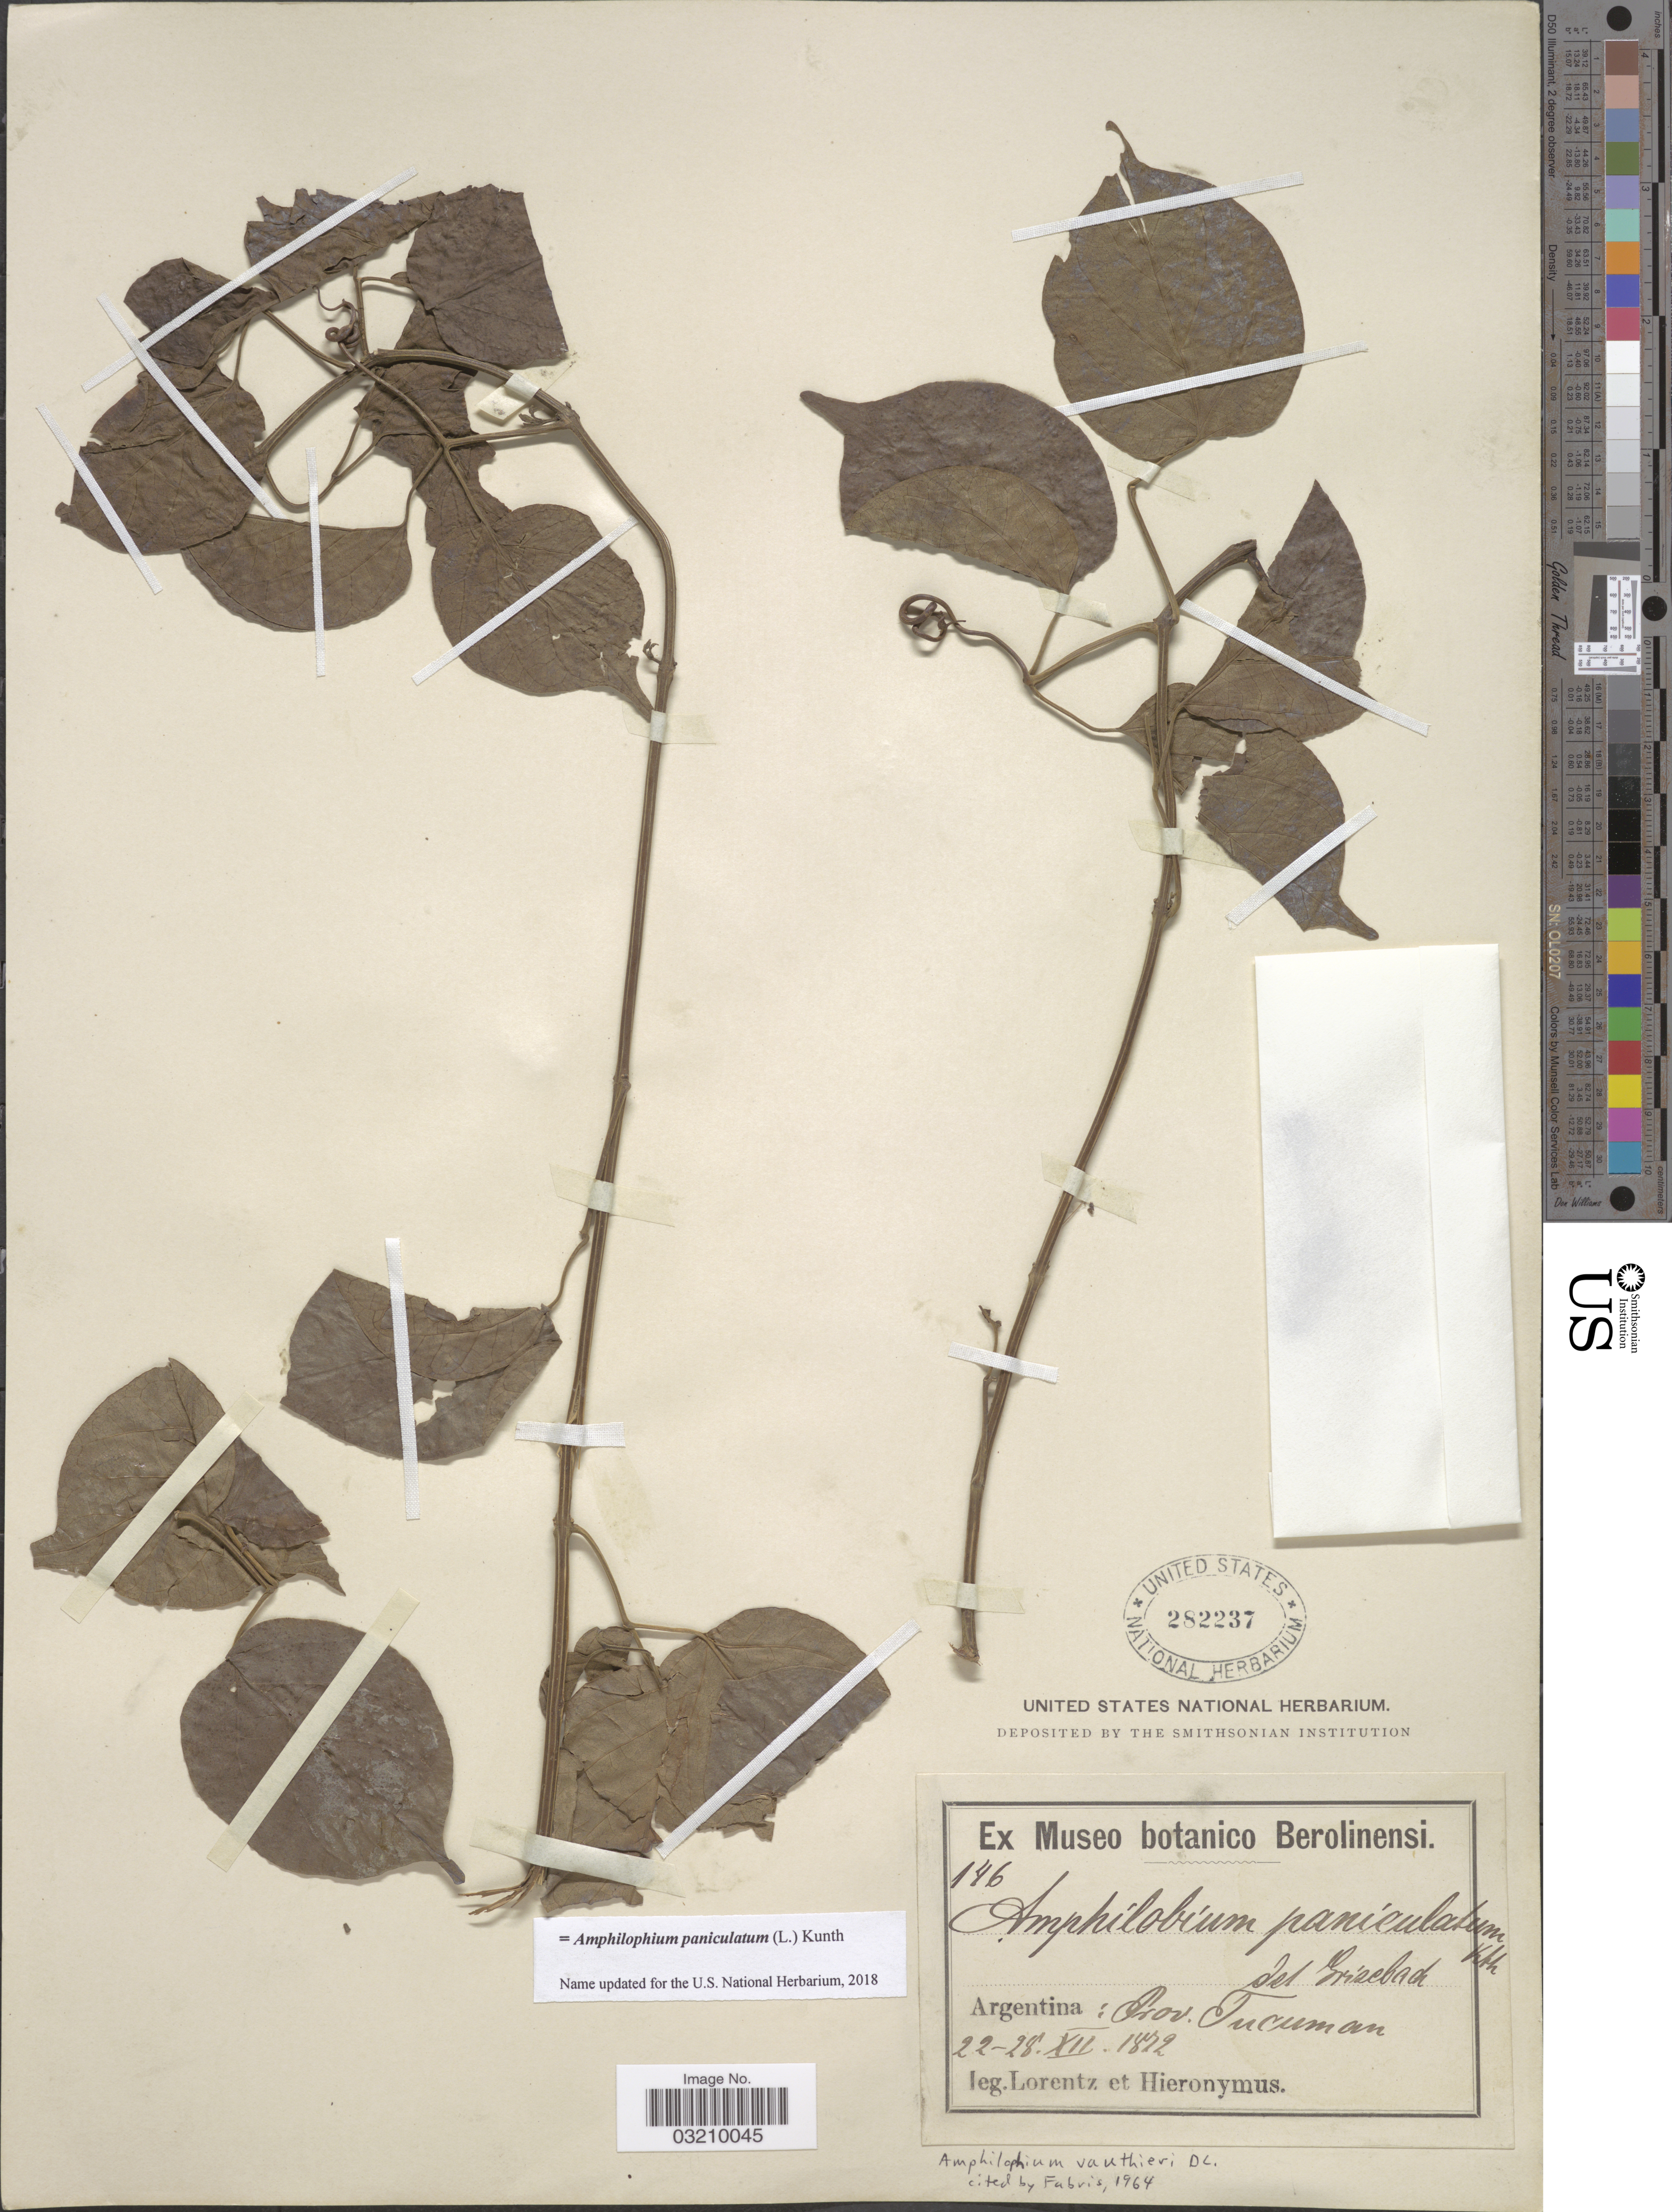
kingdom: Plantae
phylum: Tracheophyta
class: Magnoliopsida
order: Lamiales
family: Bignoniaceae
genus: Amphilophium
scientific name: Amphilophium paniculatum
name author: (L.) Kunth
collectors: -. Lorentz & -. Hieronymus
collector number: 146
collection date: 1872-12-22/1872-12-28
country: Argentina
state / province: Tucuman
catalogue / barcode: US 282237